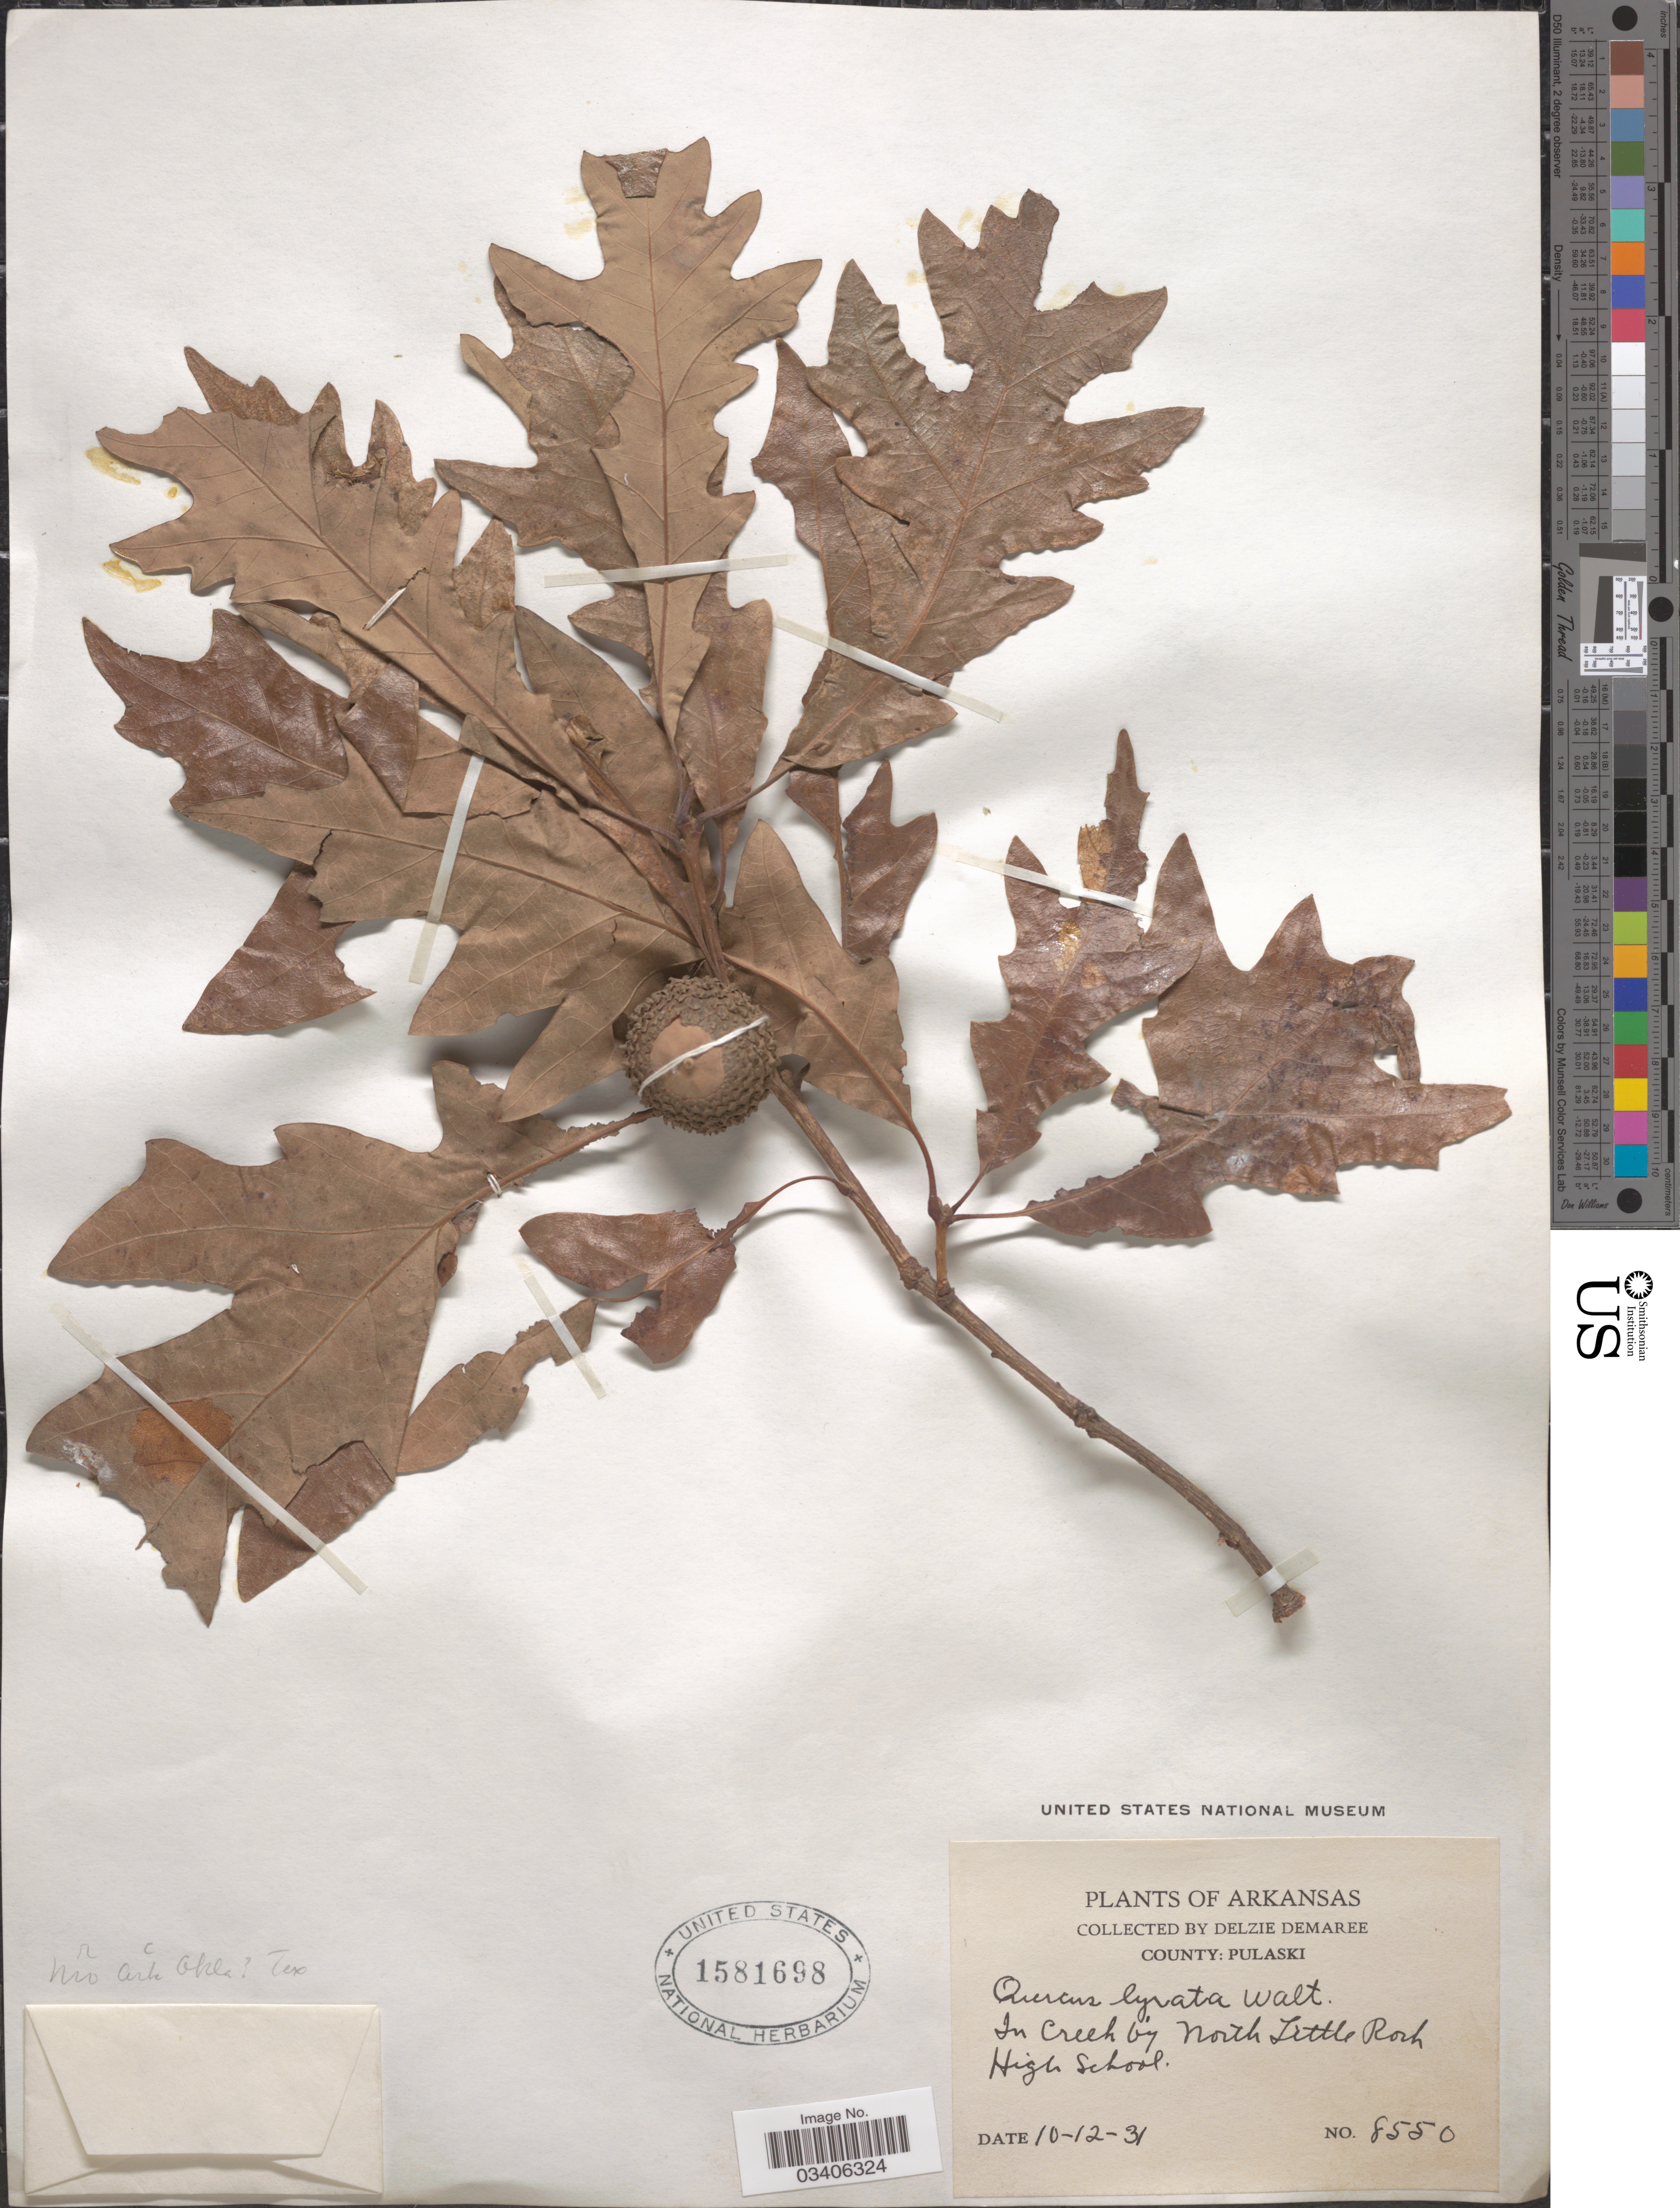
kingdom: Plantae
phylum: Tracheophyta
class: Magnoliopsida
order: Fagales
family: Fagaceae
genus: Quercus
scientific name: Quercus lyrata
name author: Walter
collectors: D. Demaree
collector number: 8550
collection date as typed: Transcribed d/m/y: 12/10/31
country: United States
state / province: Arkansas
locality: County: Pulaski. In Creek by North Little Rock High School.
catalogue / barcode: US 1581698